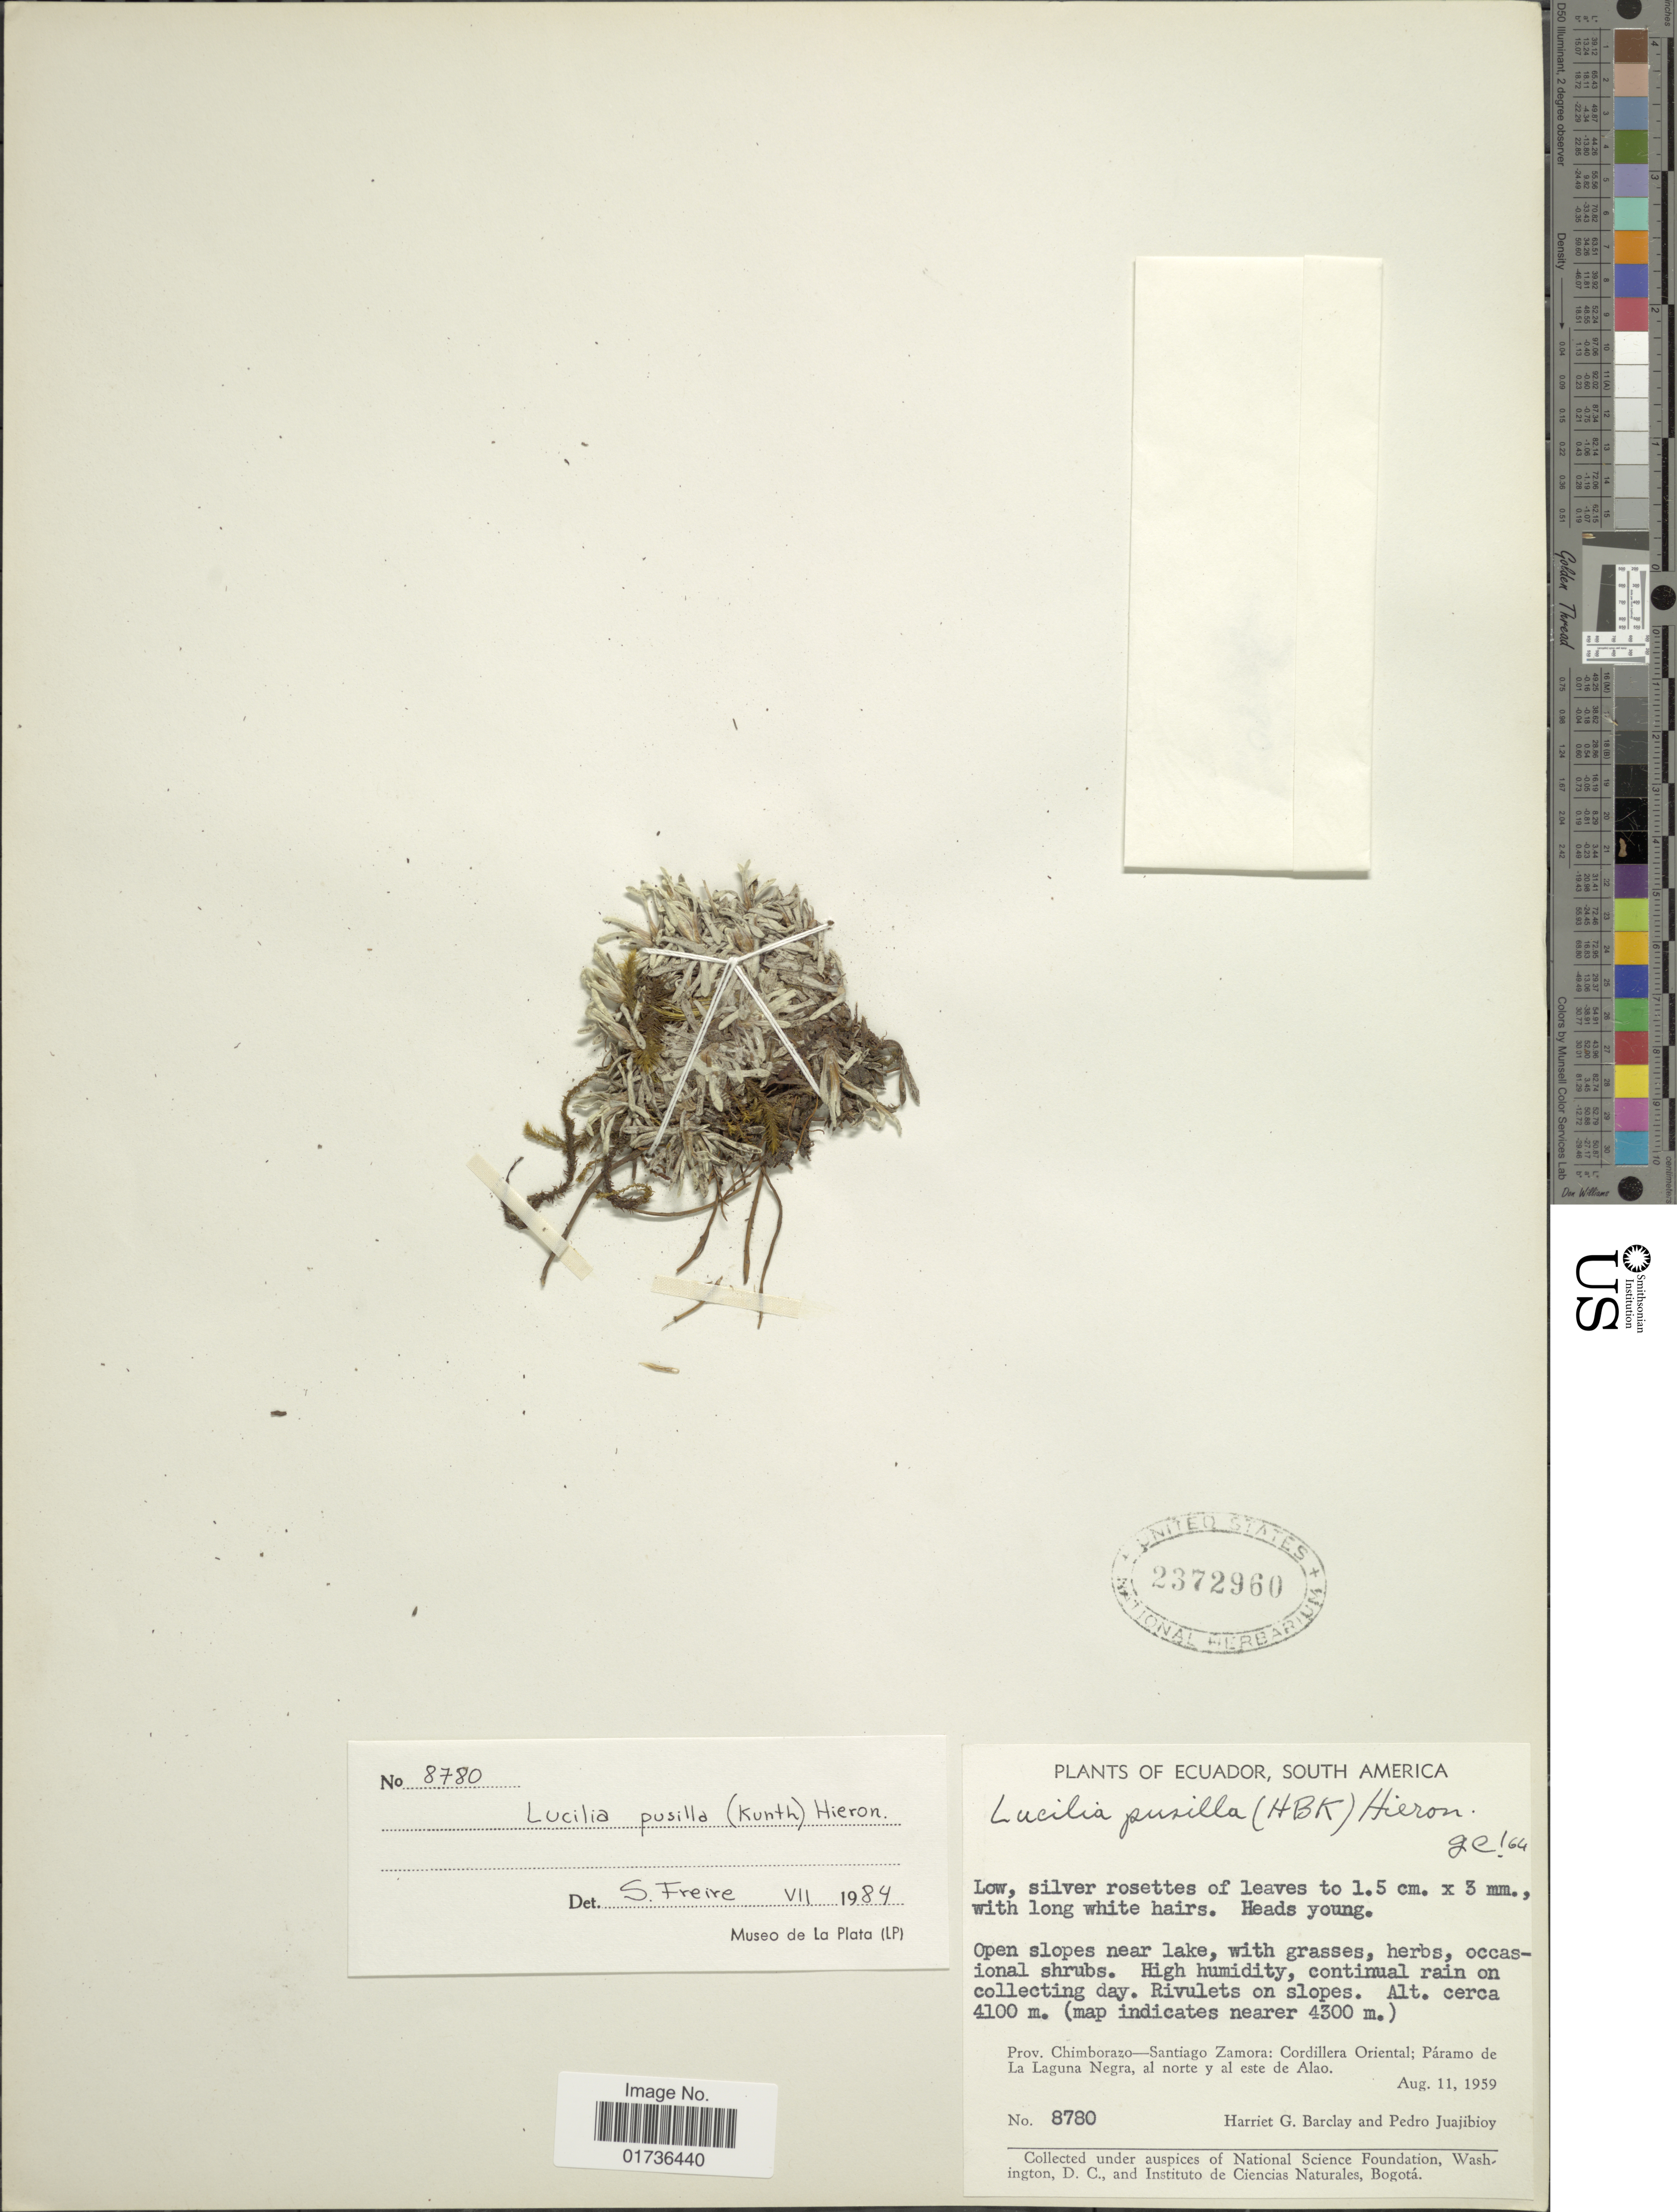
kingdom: Plantae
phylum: Tracheophyta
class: Magnoliopsida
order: Asterales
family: Asteraceae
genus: Lucilia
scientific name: Lucilia kunthiana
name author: (DC.) Zardini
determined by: Dillon, M. O.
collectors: H. G. Barclay & P. Juajibioy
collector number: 8780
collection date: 1959-08-11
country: Ecuador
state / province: Chimborazo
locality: Open slope near lake, Rivulets on slopes, Prov. Chimborazo-Santiago Zamora: Cordillera Oriental; Páramo de La Laguna Negra, al norte y al este de Alao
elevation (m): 4100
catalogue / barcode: US 2372960